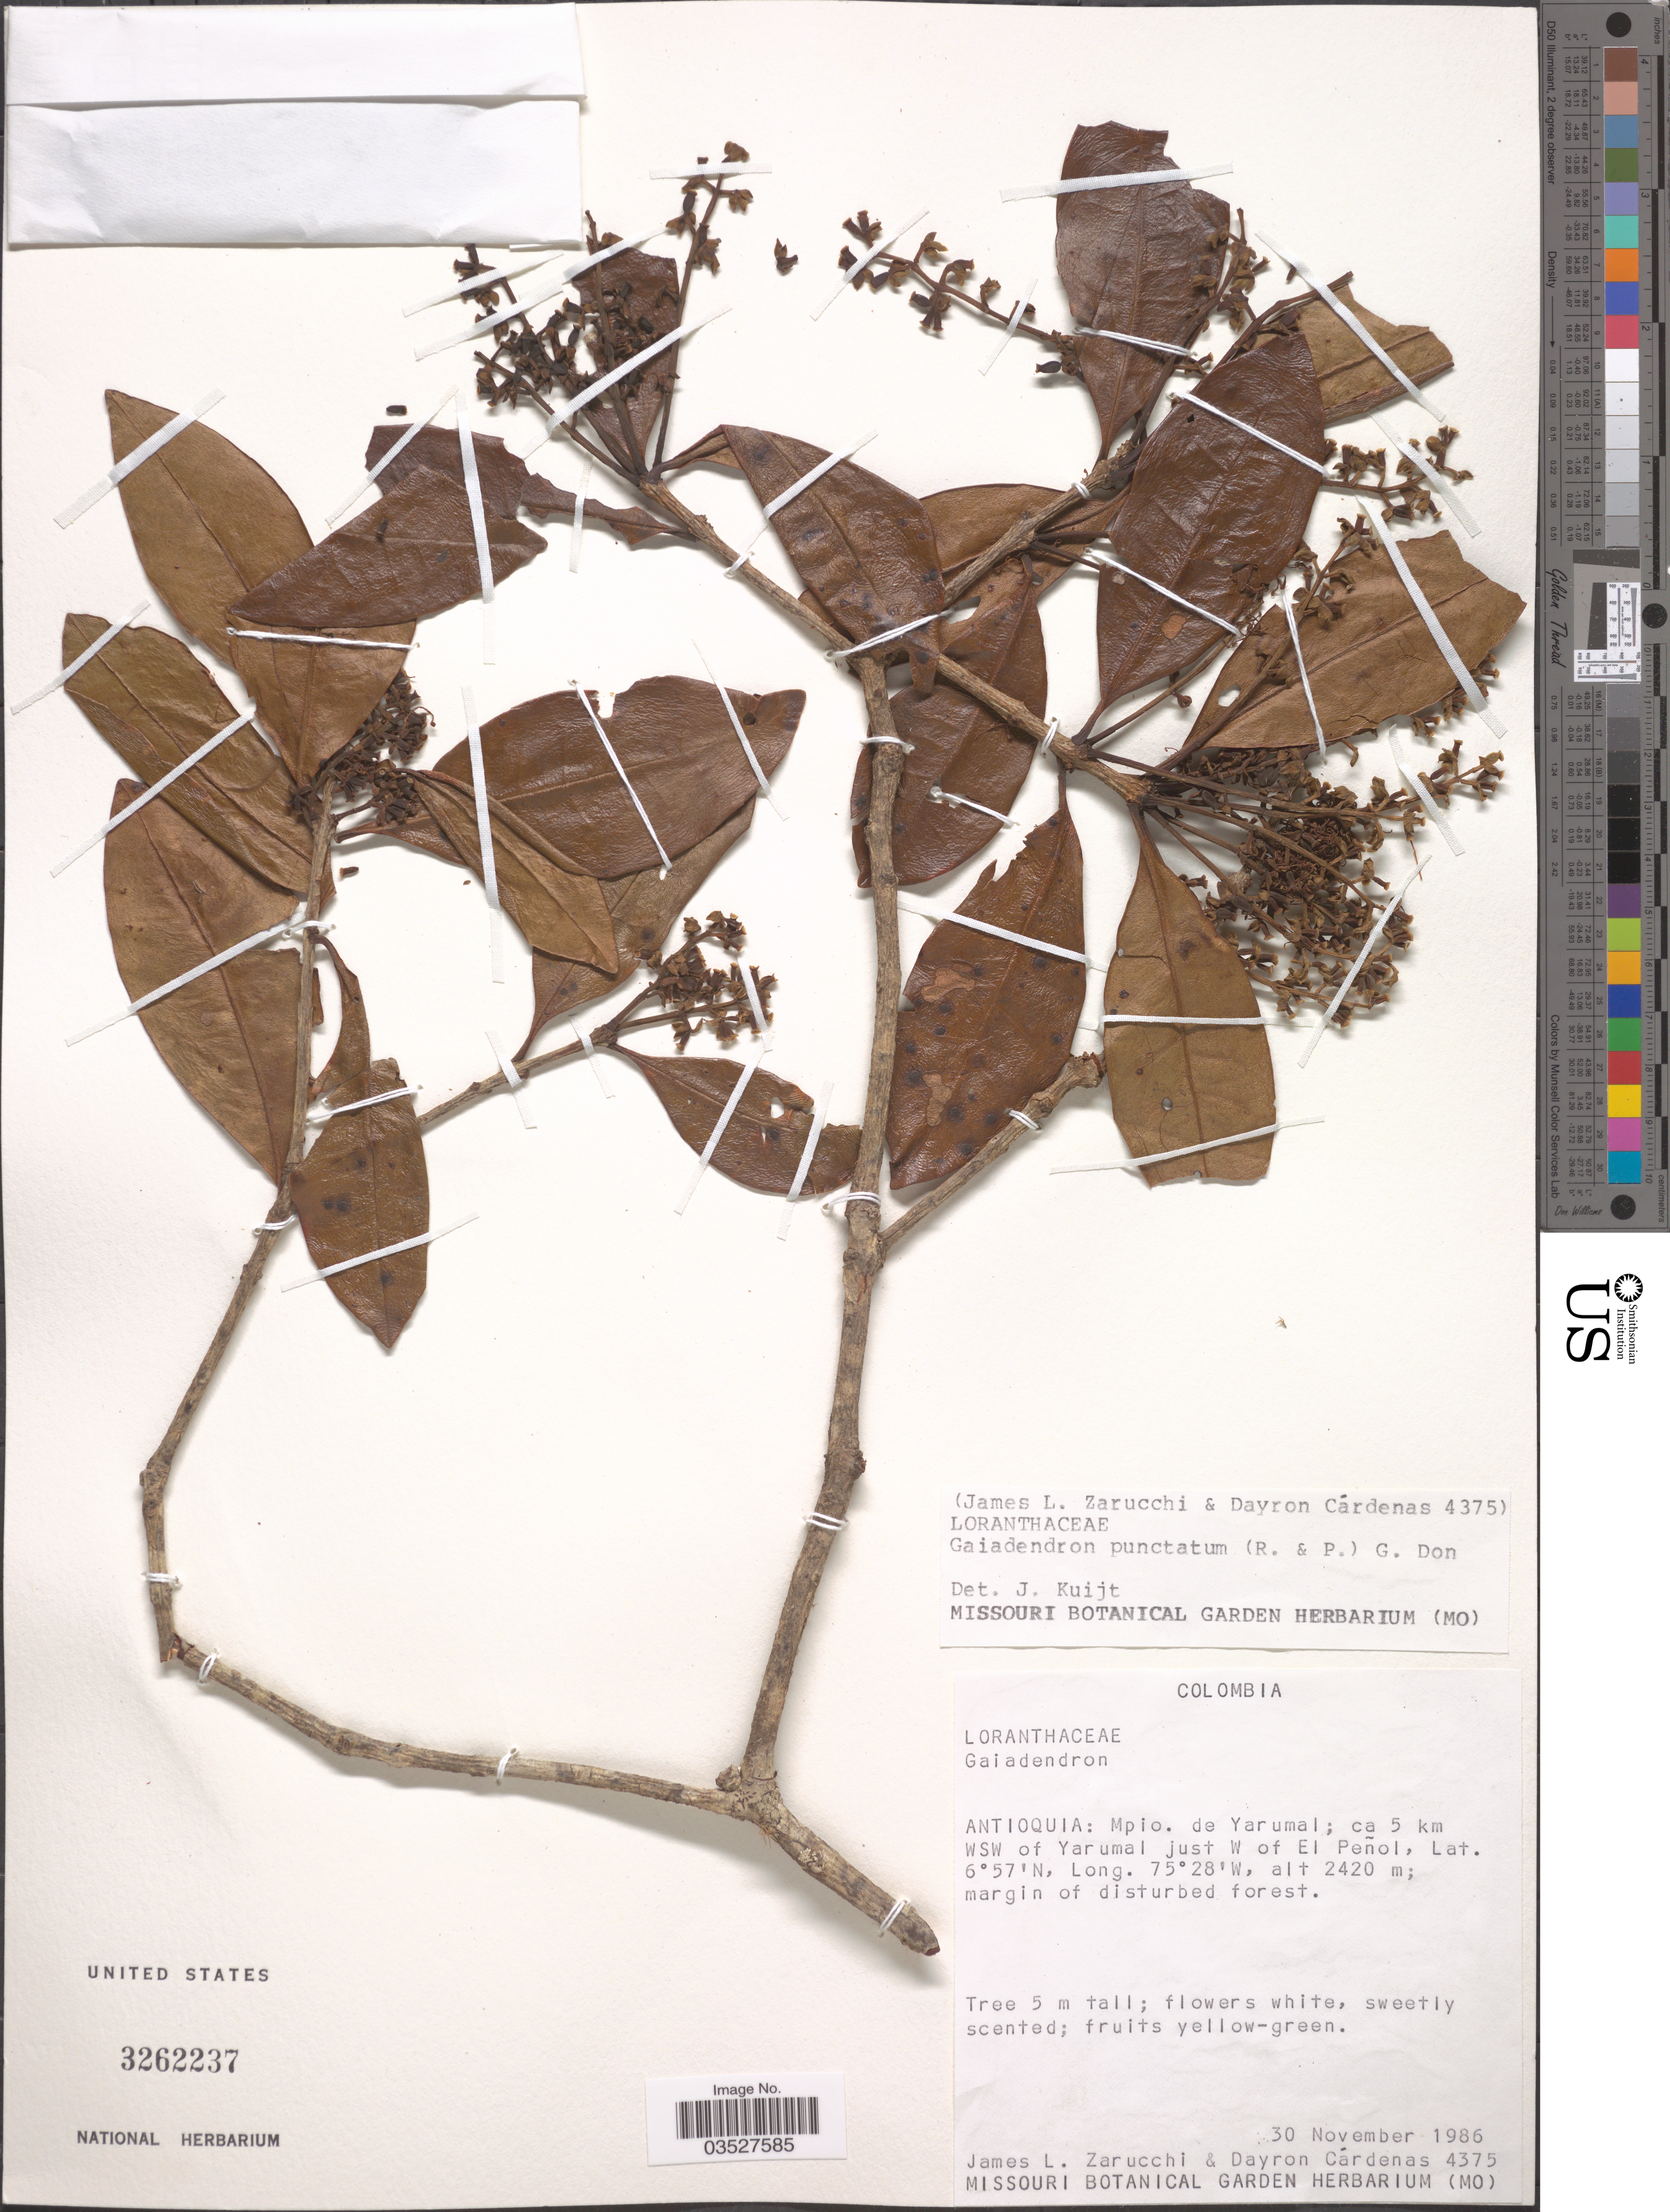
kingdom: Plantae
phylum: Tracheophyta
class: Magnoliopsida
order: Santalales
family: Loranthaceae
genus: Gaiadendron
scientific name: Gaiadendron punctatum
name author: (Ruiz & Pav.) G. Don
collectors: J. L. Zarucchi & D. Cárdenas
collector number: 4375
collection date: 1986-11-30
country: Colombia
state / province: Antioquia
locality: Mpio. de Yarumal; ca 5 km WSW of Yarumal just W of El Peñol.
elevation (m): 2420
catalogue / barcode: US 3262237